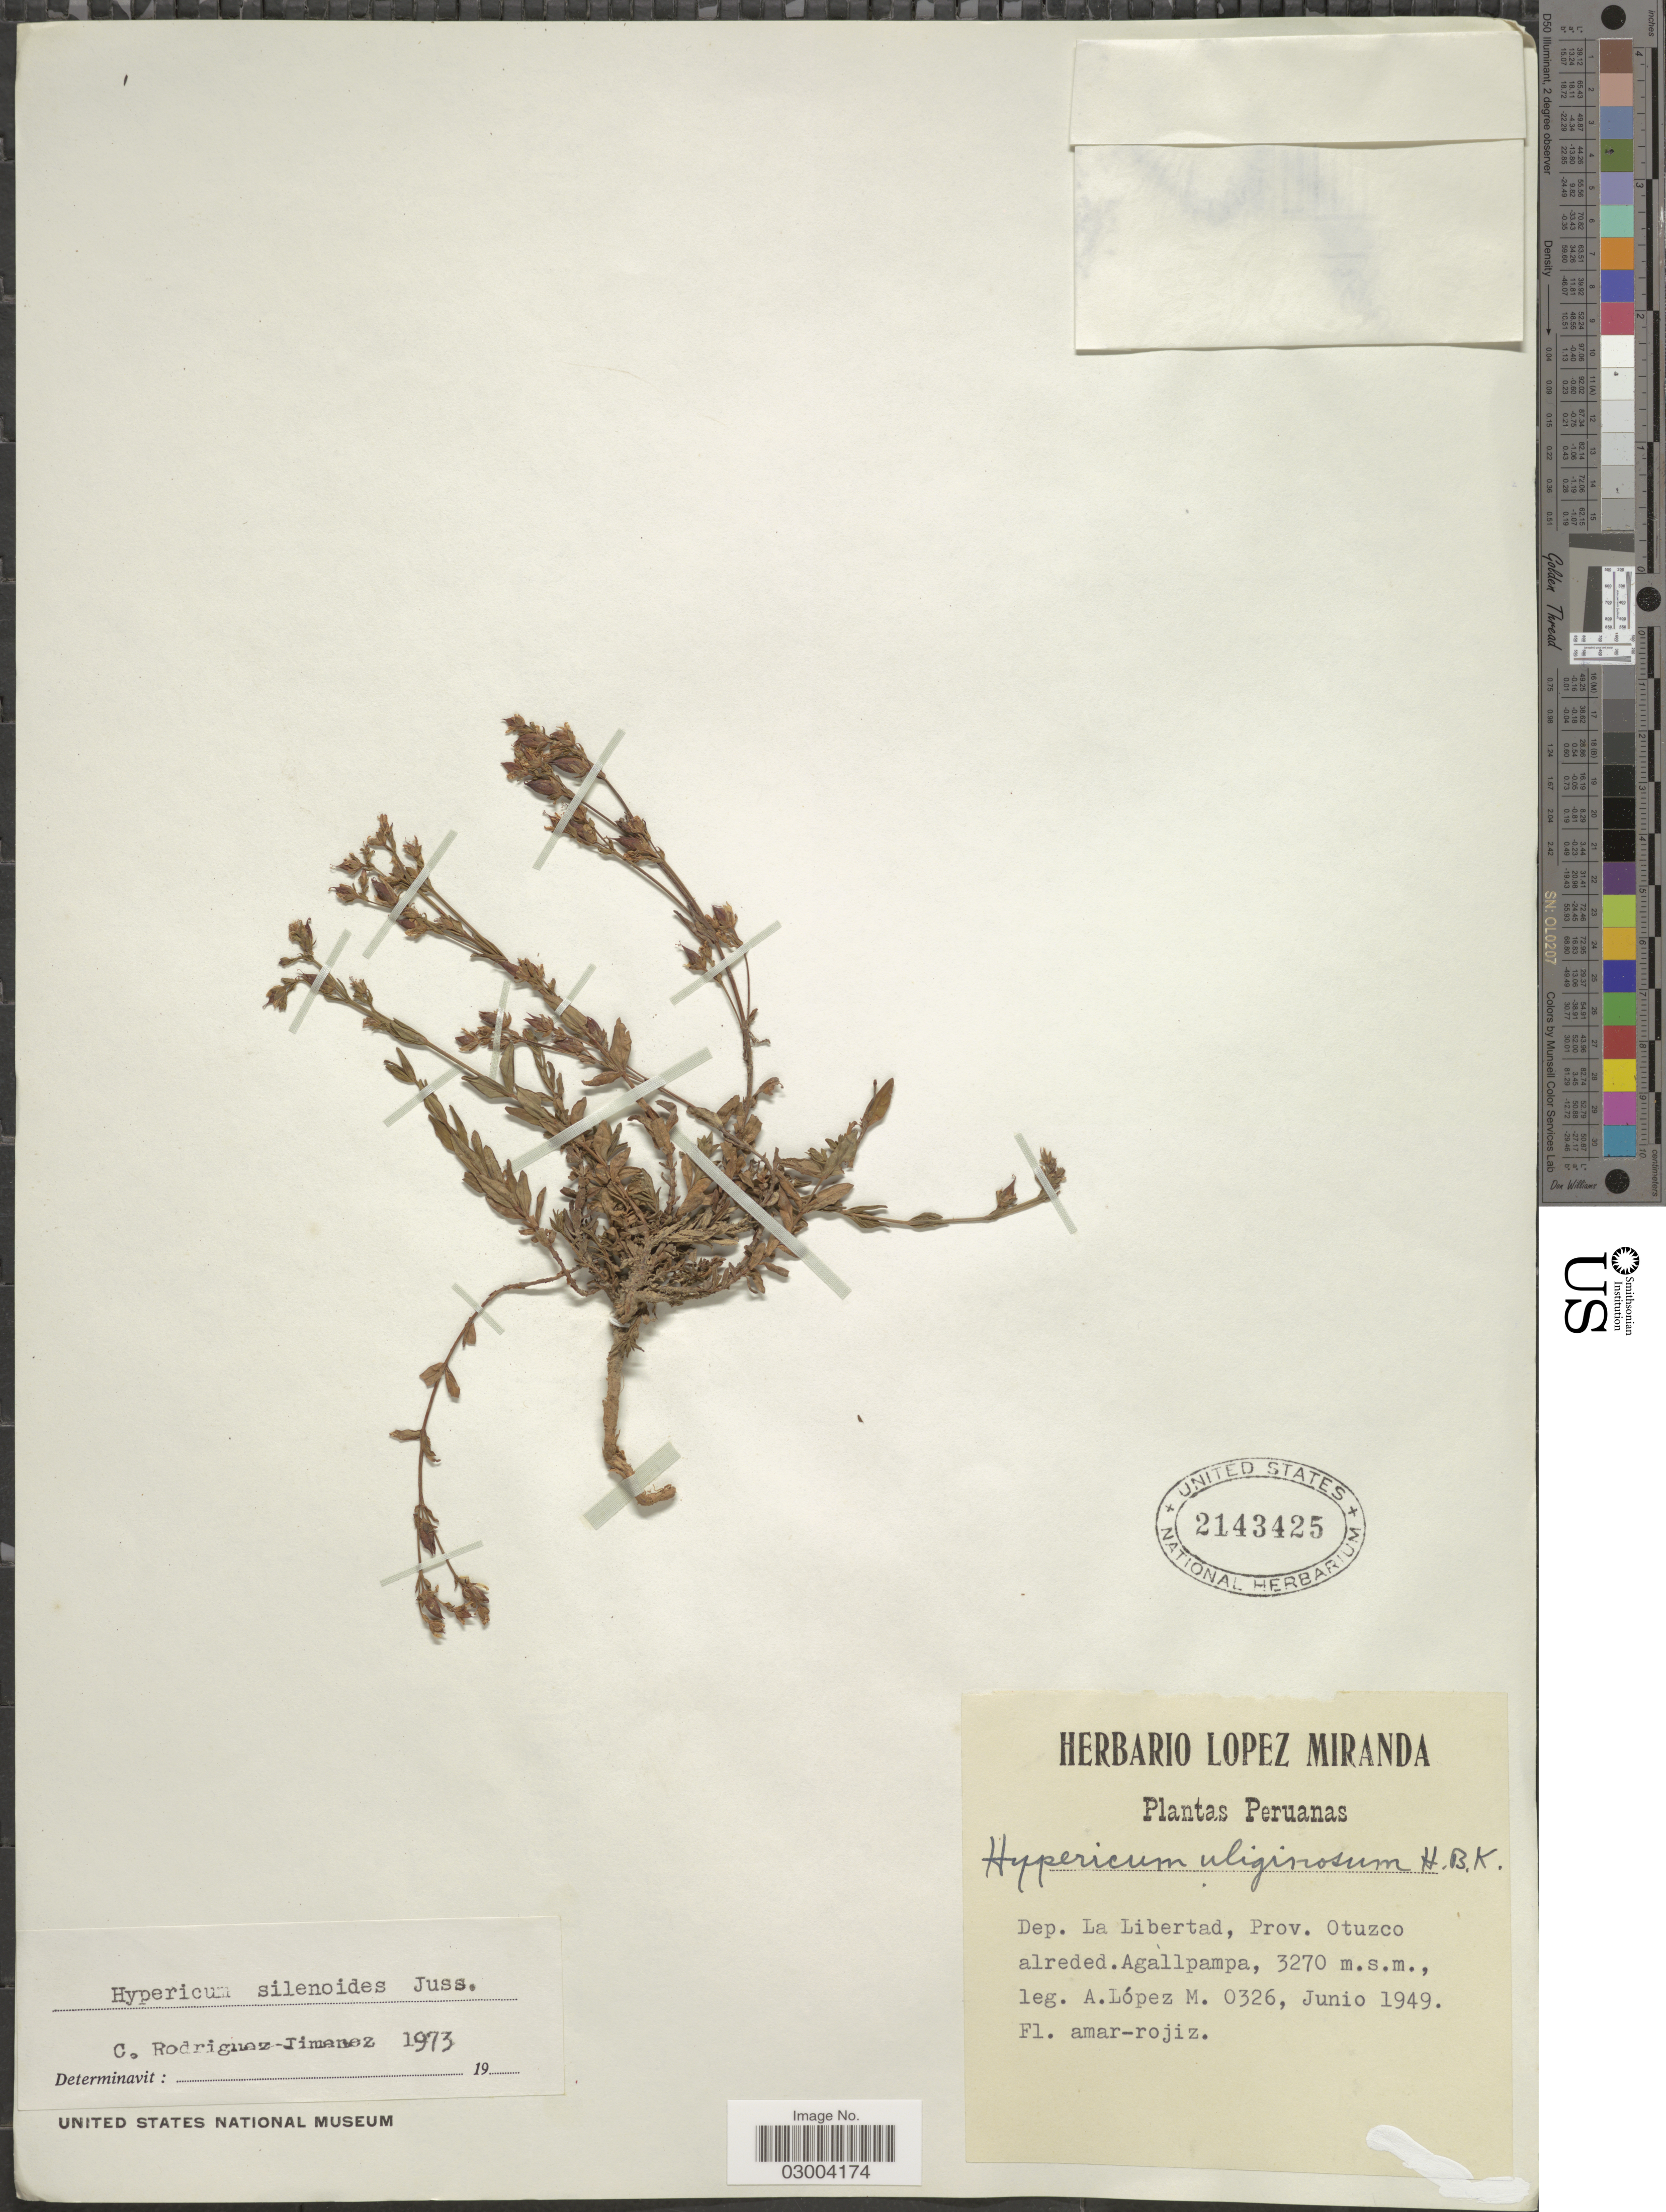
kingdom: Plantae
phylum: Tracheophyta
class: Magnoliopsida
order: Malpighiales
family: Hypericaceae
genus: Hypericum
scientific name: Hypericum silenoides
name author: Juss.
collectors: A. López M.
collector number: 0326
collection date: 1949-06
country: Peru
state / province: La Libertad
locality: Dep. La Libertad, Prov. Otuzco, alreded. Agallpampa.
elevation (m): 3270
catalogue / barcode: US 2143425